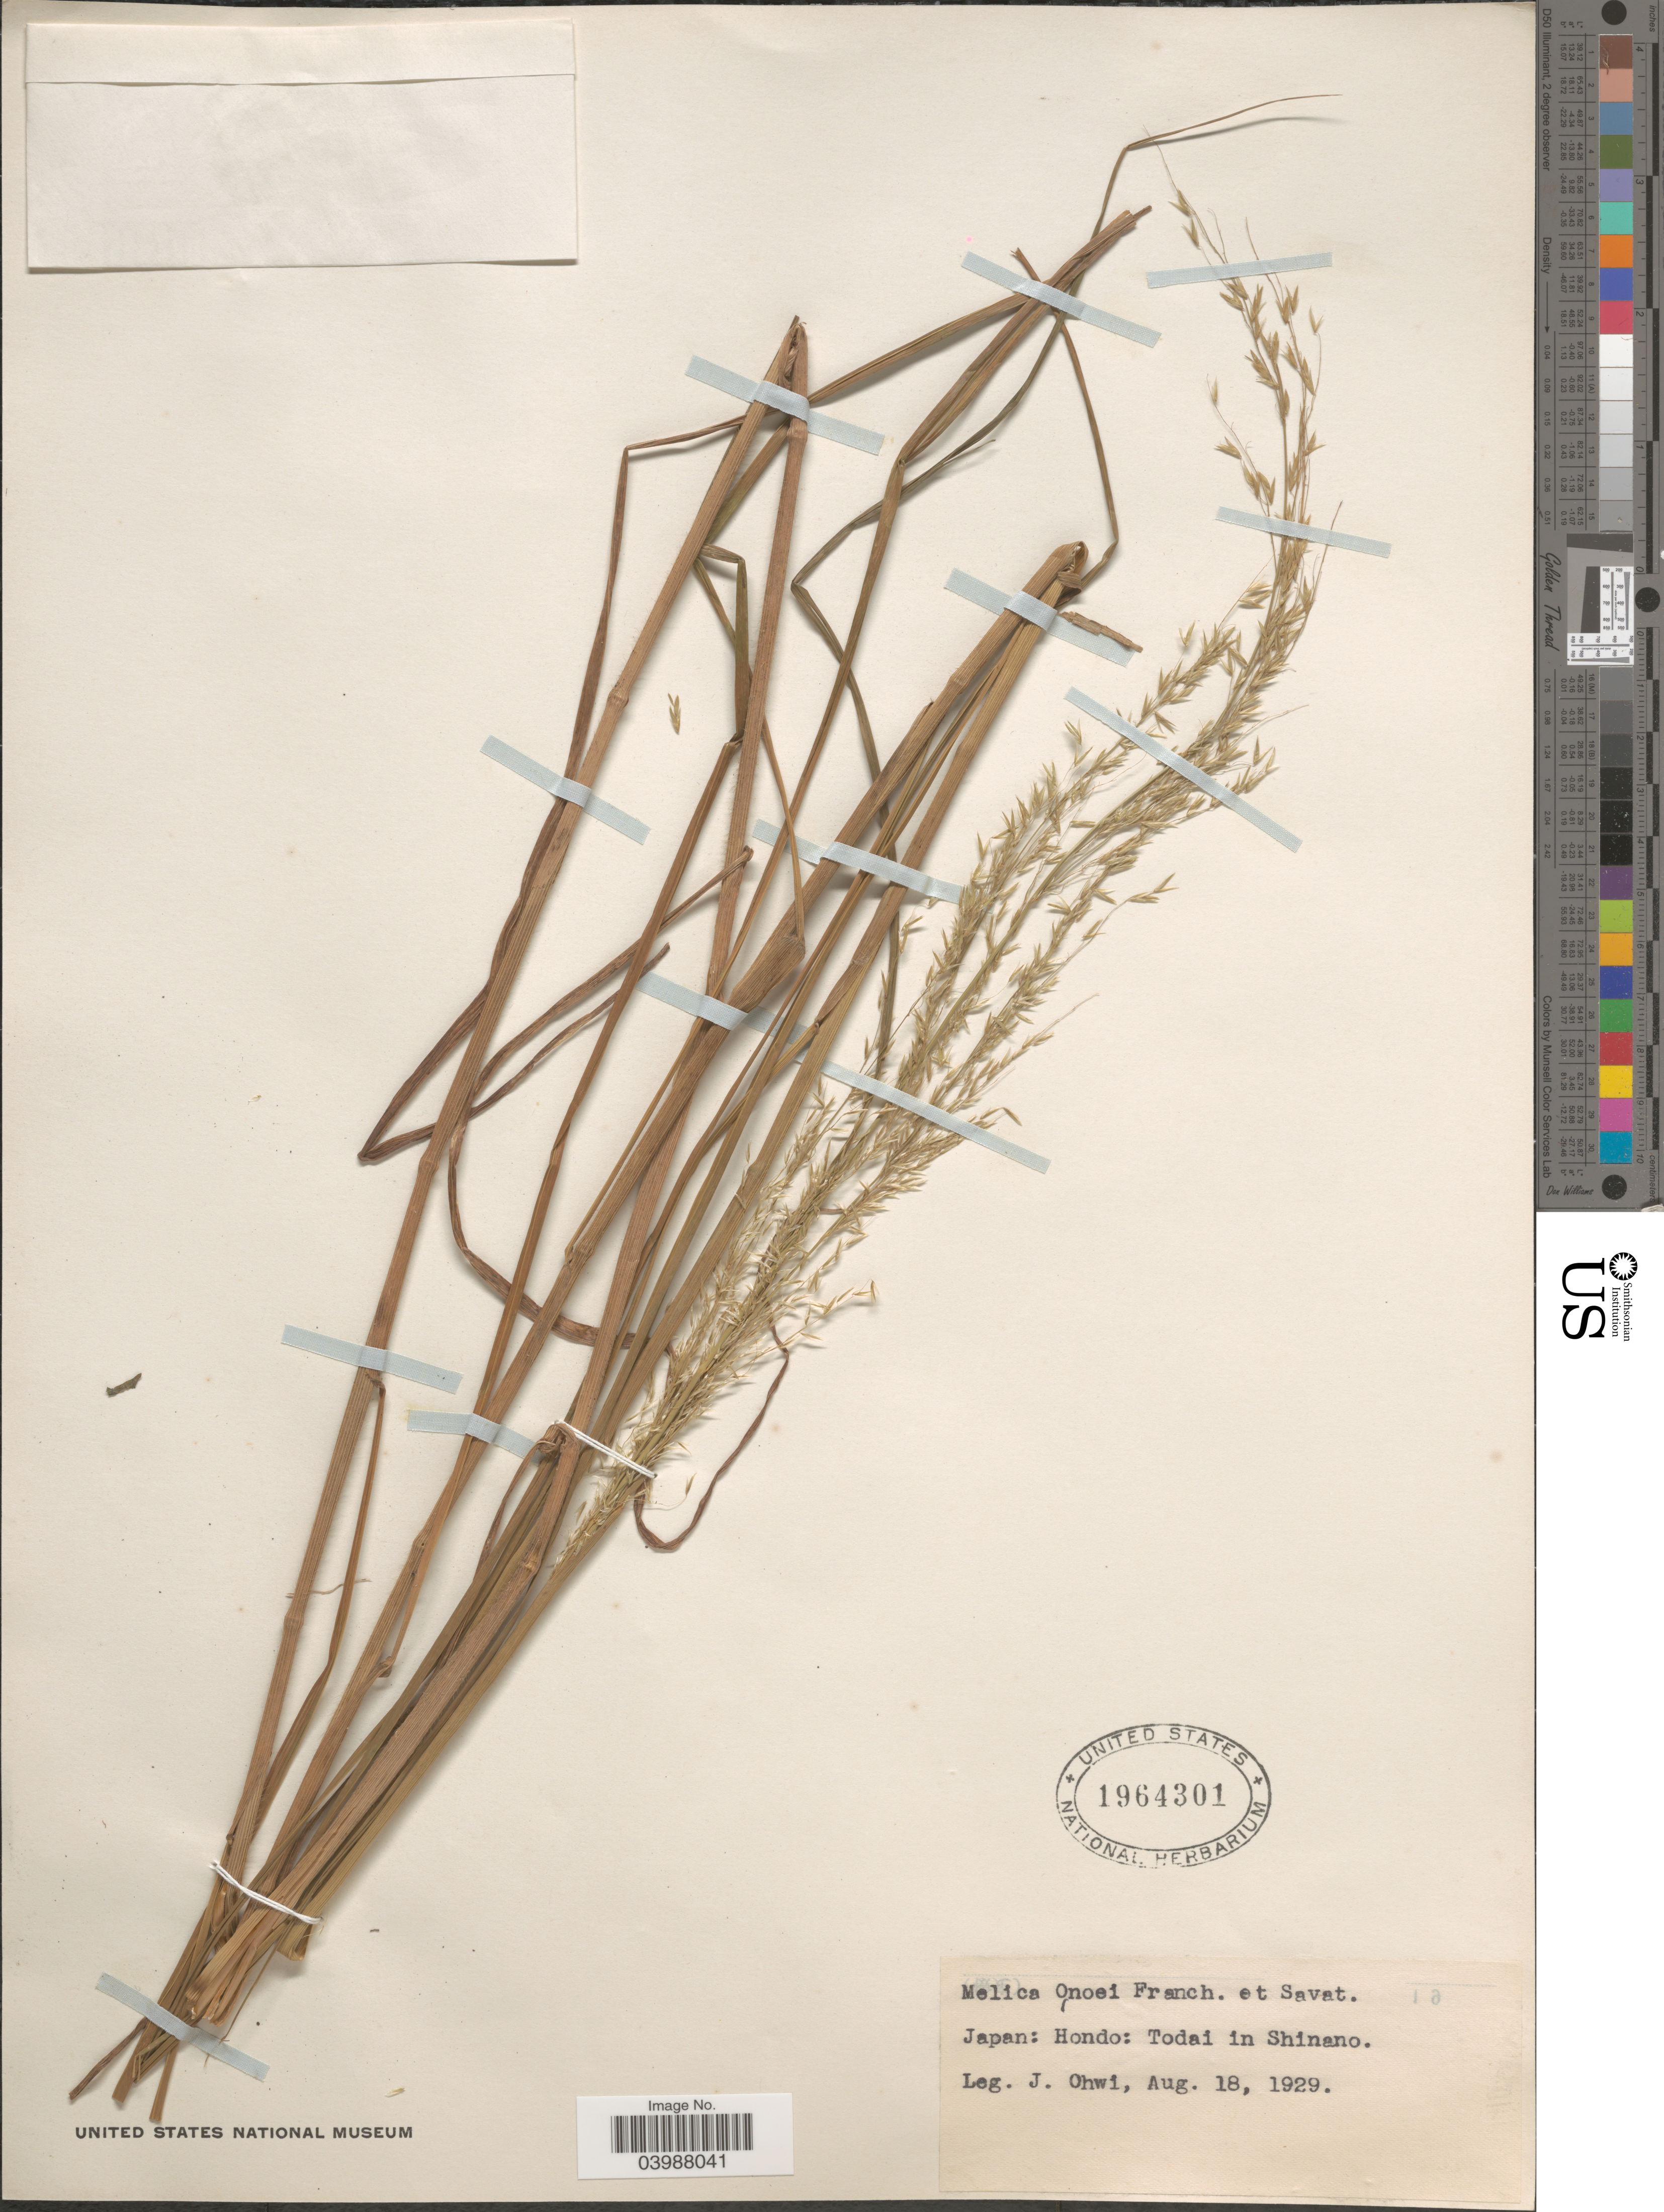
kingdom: Plantae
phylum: Tracheophyta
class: Liliopsida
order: Poales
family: Poaceae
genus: Melica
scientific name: Melica onoei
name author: Franch. & Sav.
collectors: J. Ohwi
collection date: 1929-08-18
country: Japan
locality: Hondo: Todai in Shinano.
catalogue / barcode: US 1964301